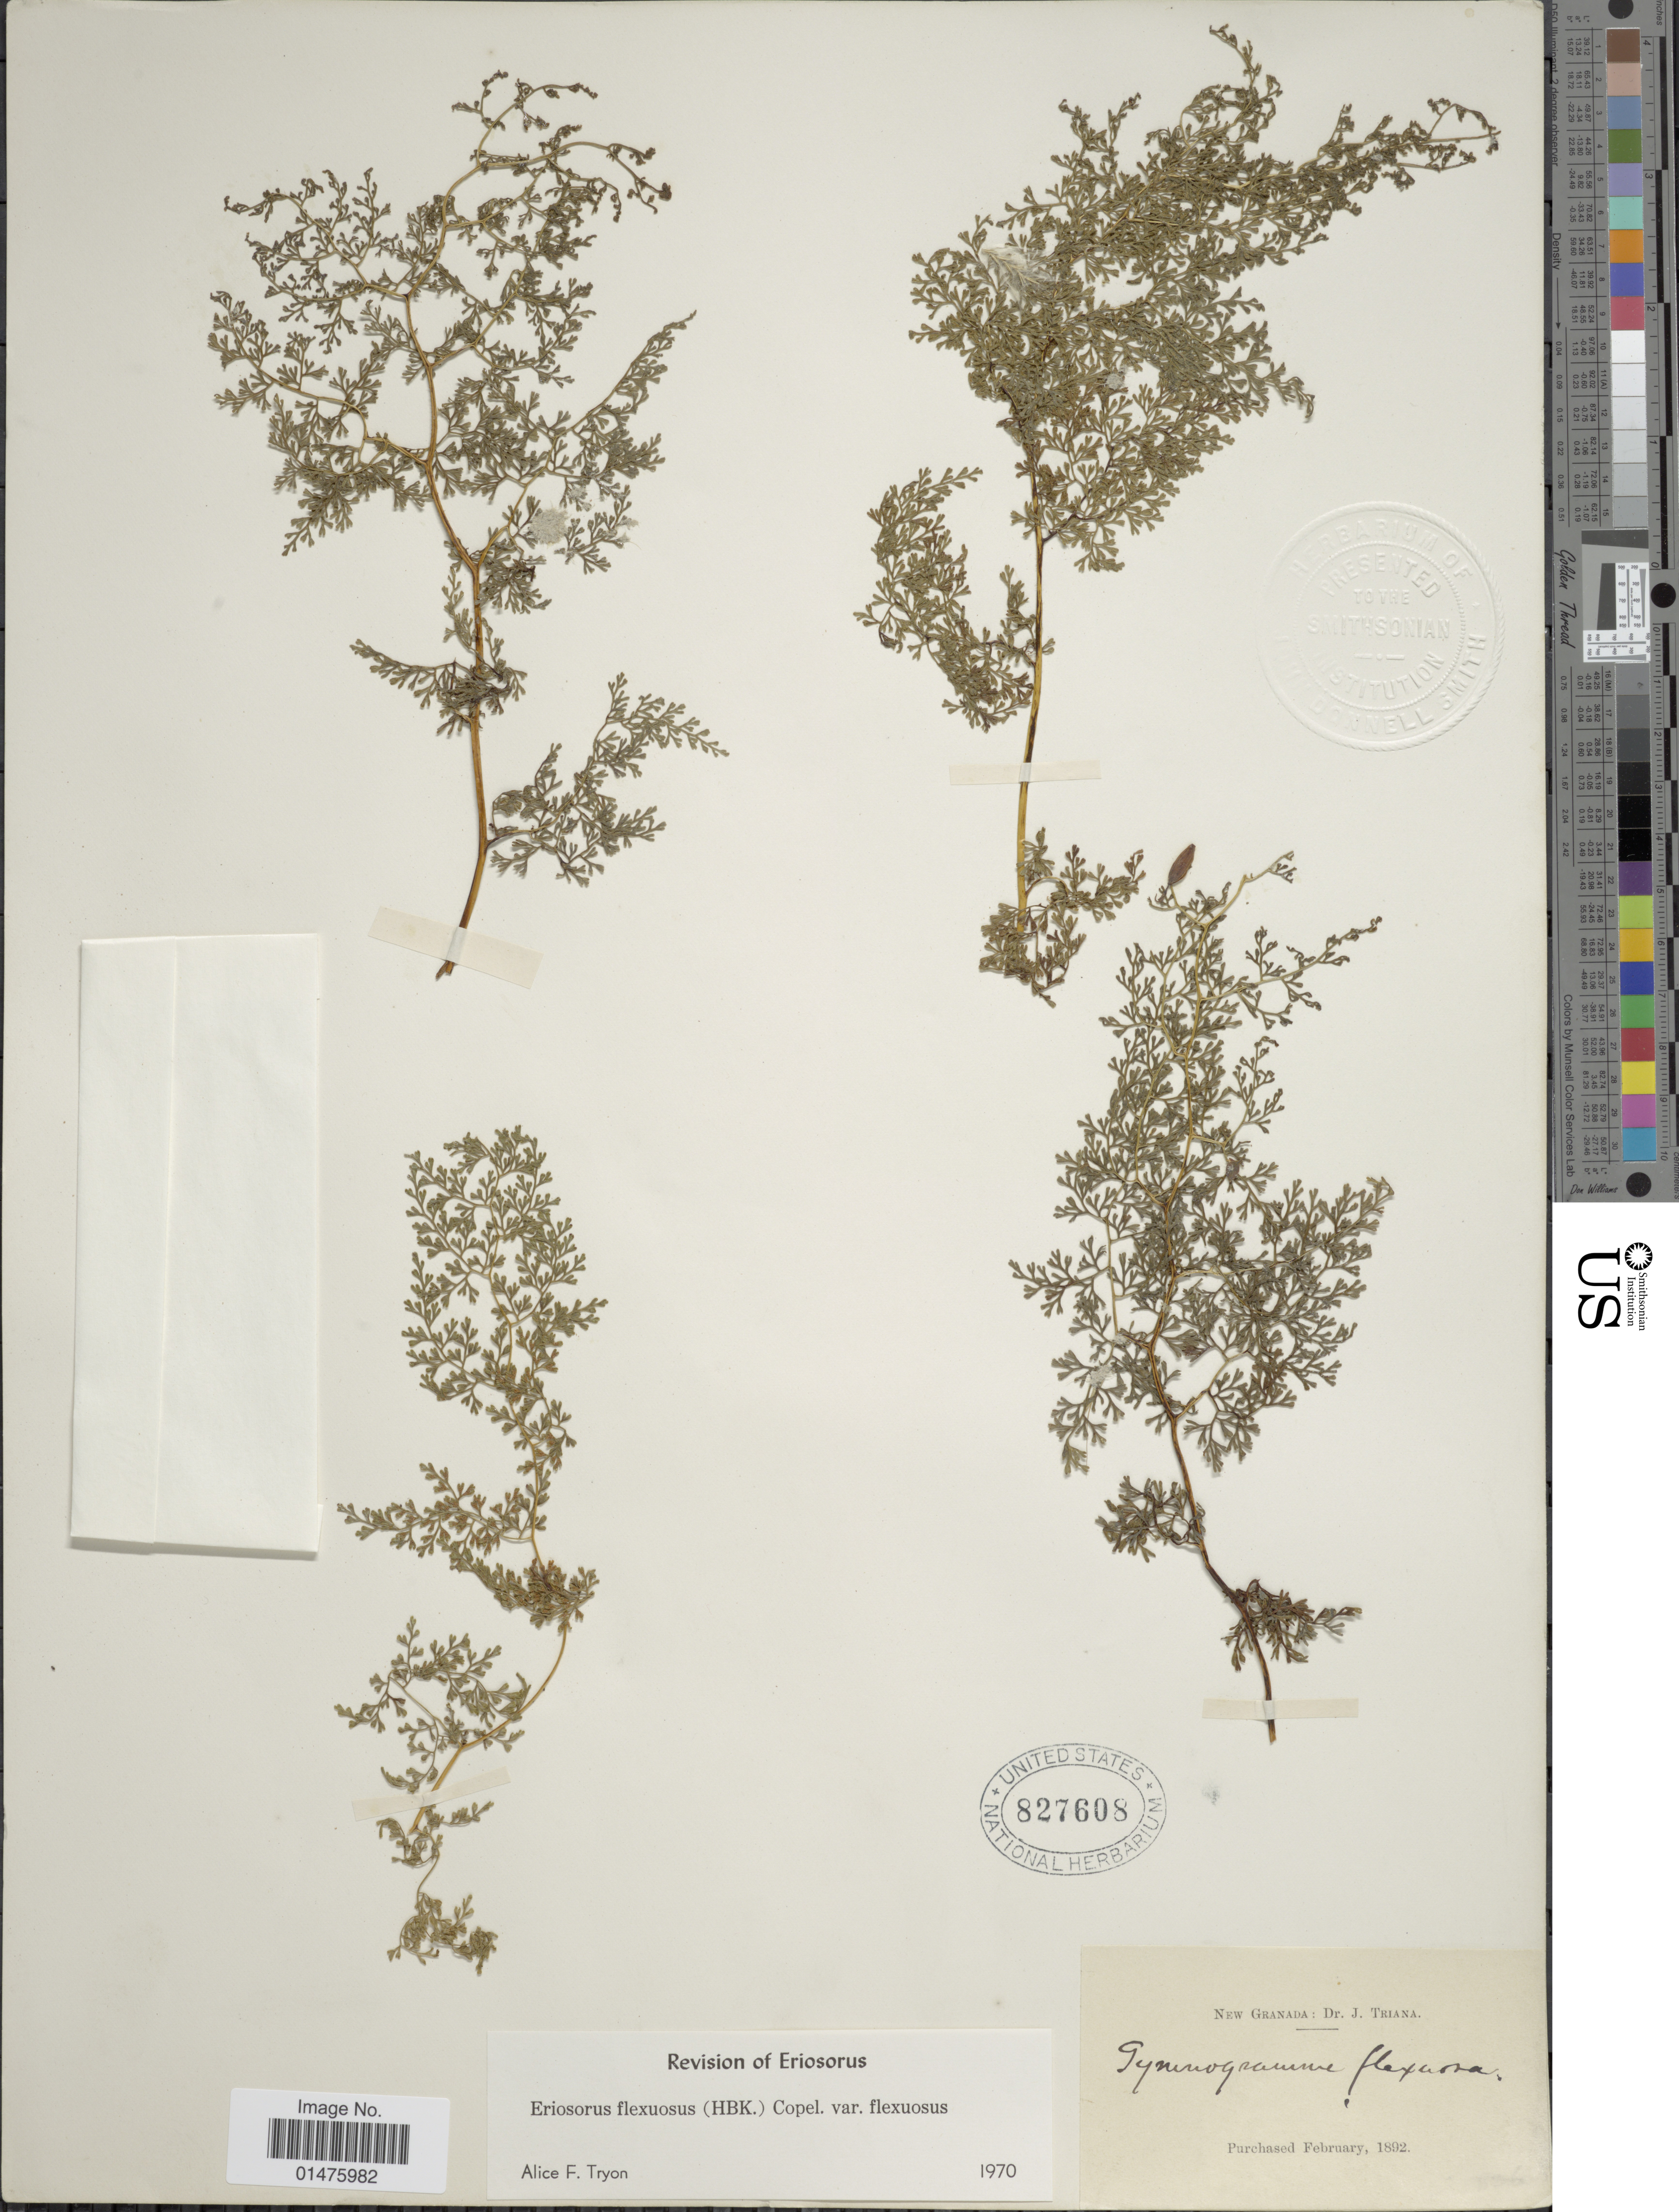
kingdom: Plantae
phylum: Tracheophyta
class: Polypodiopsida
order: Polypodiales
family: Pteridaceae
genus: Jamesonia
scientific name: Jamesonia flexuosa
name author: (Humb. & Bonpl.) Christenh.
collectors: J. Triana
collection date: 1892-02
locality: New Granada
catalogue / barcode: US 827608